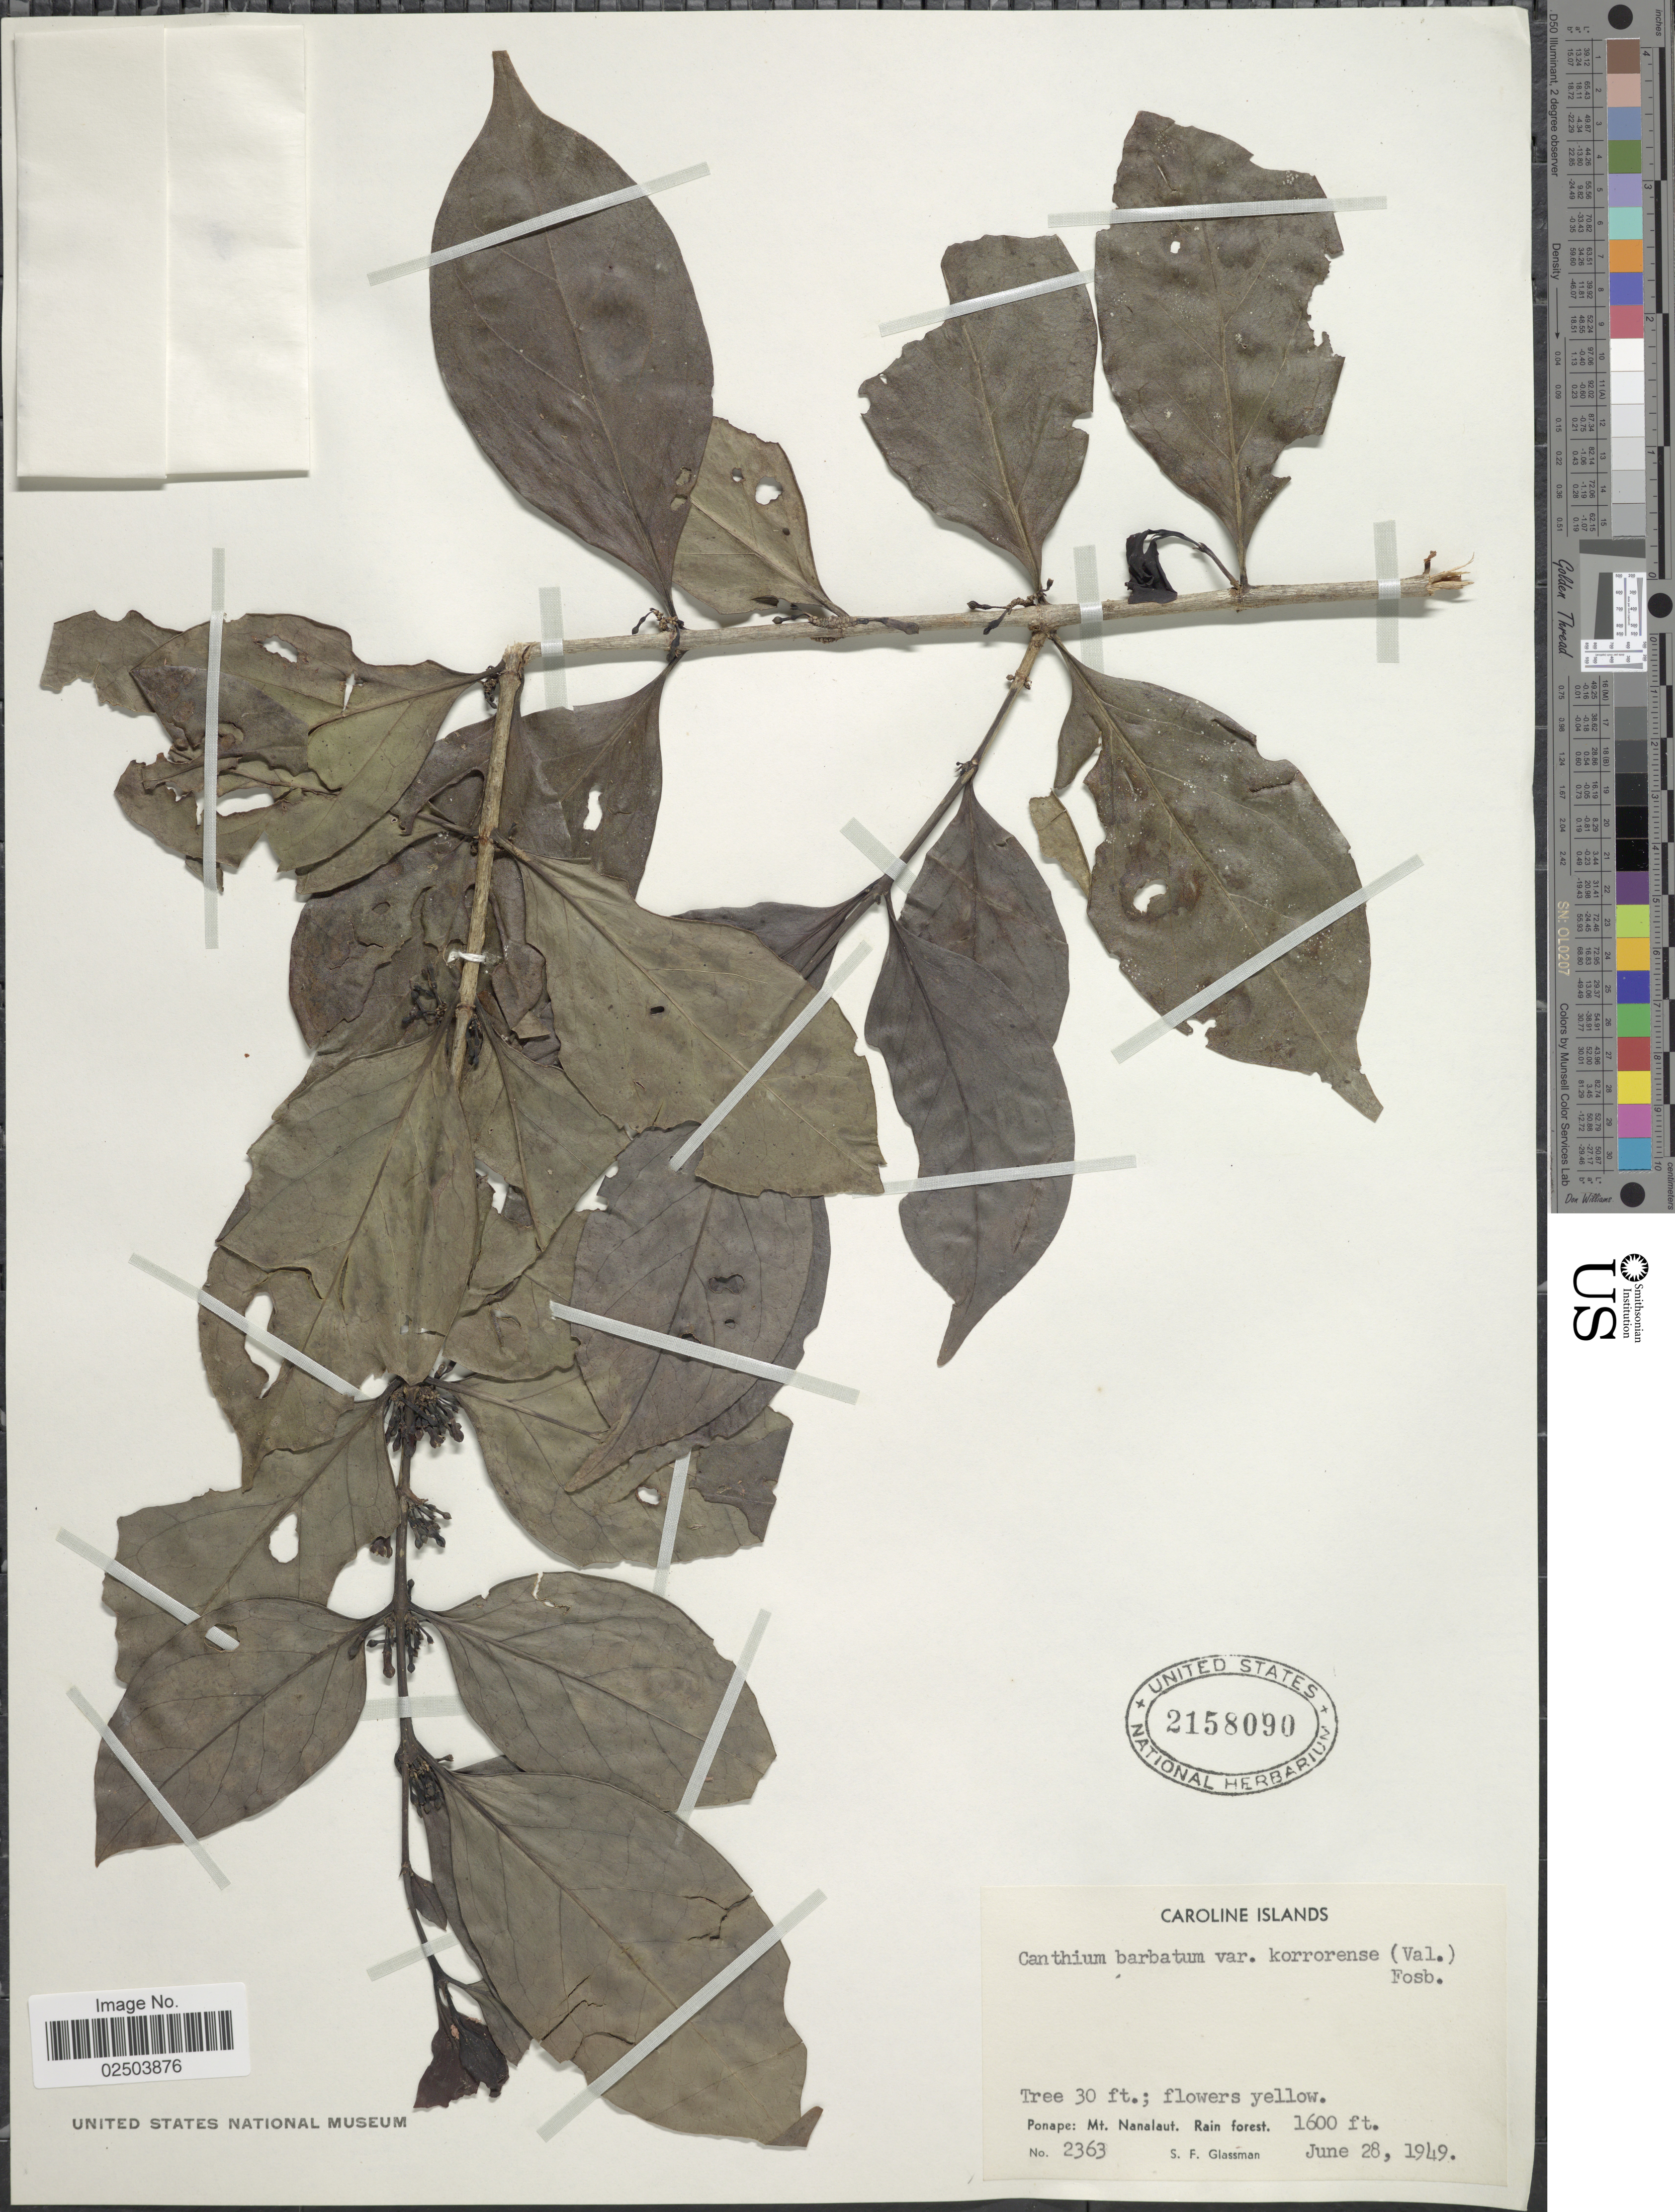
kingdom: Plantae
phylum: Tracheophyta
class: Magnoliopsida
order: Gentianales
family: Rubiaceae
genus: Cyclophyllum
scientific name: Cyclophyllum barbatum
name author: (G. Forst.) N. Hallé & J. Florence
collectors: S. F. Glassman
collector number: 2363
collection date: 1949-06-28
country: Micronesia, Federated States of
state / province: Pohnpei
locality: Caroline Islands. Ponape: Mt. Nanalaut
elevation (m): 488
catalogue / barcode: US 2158090